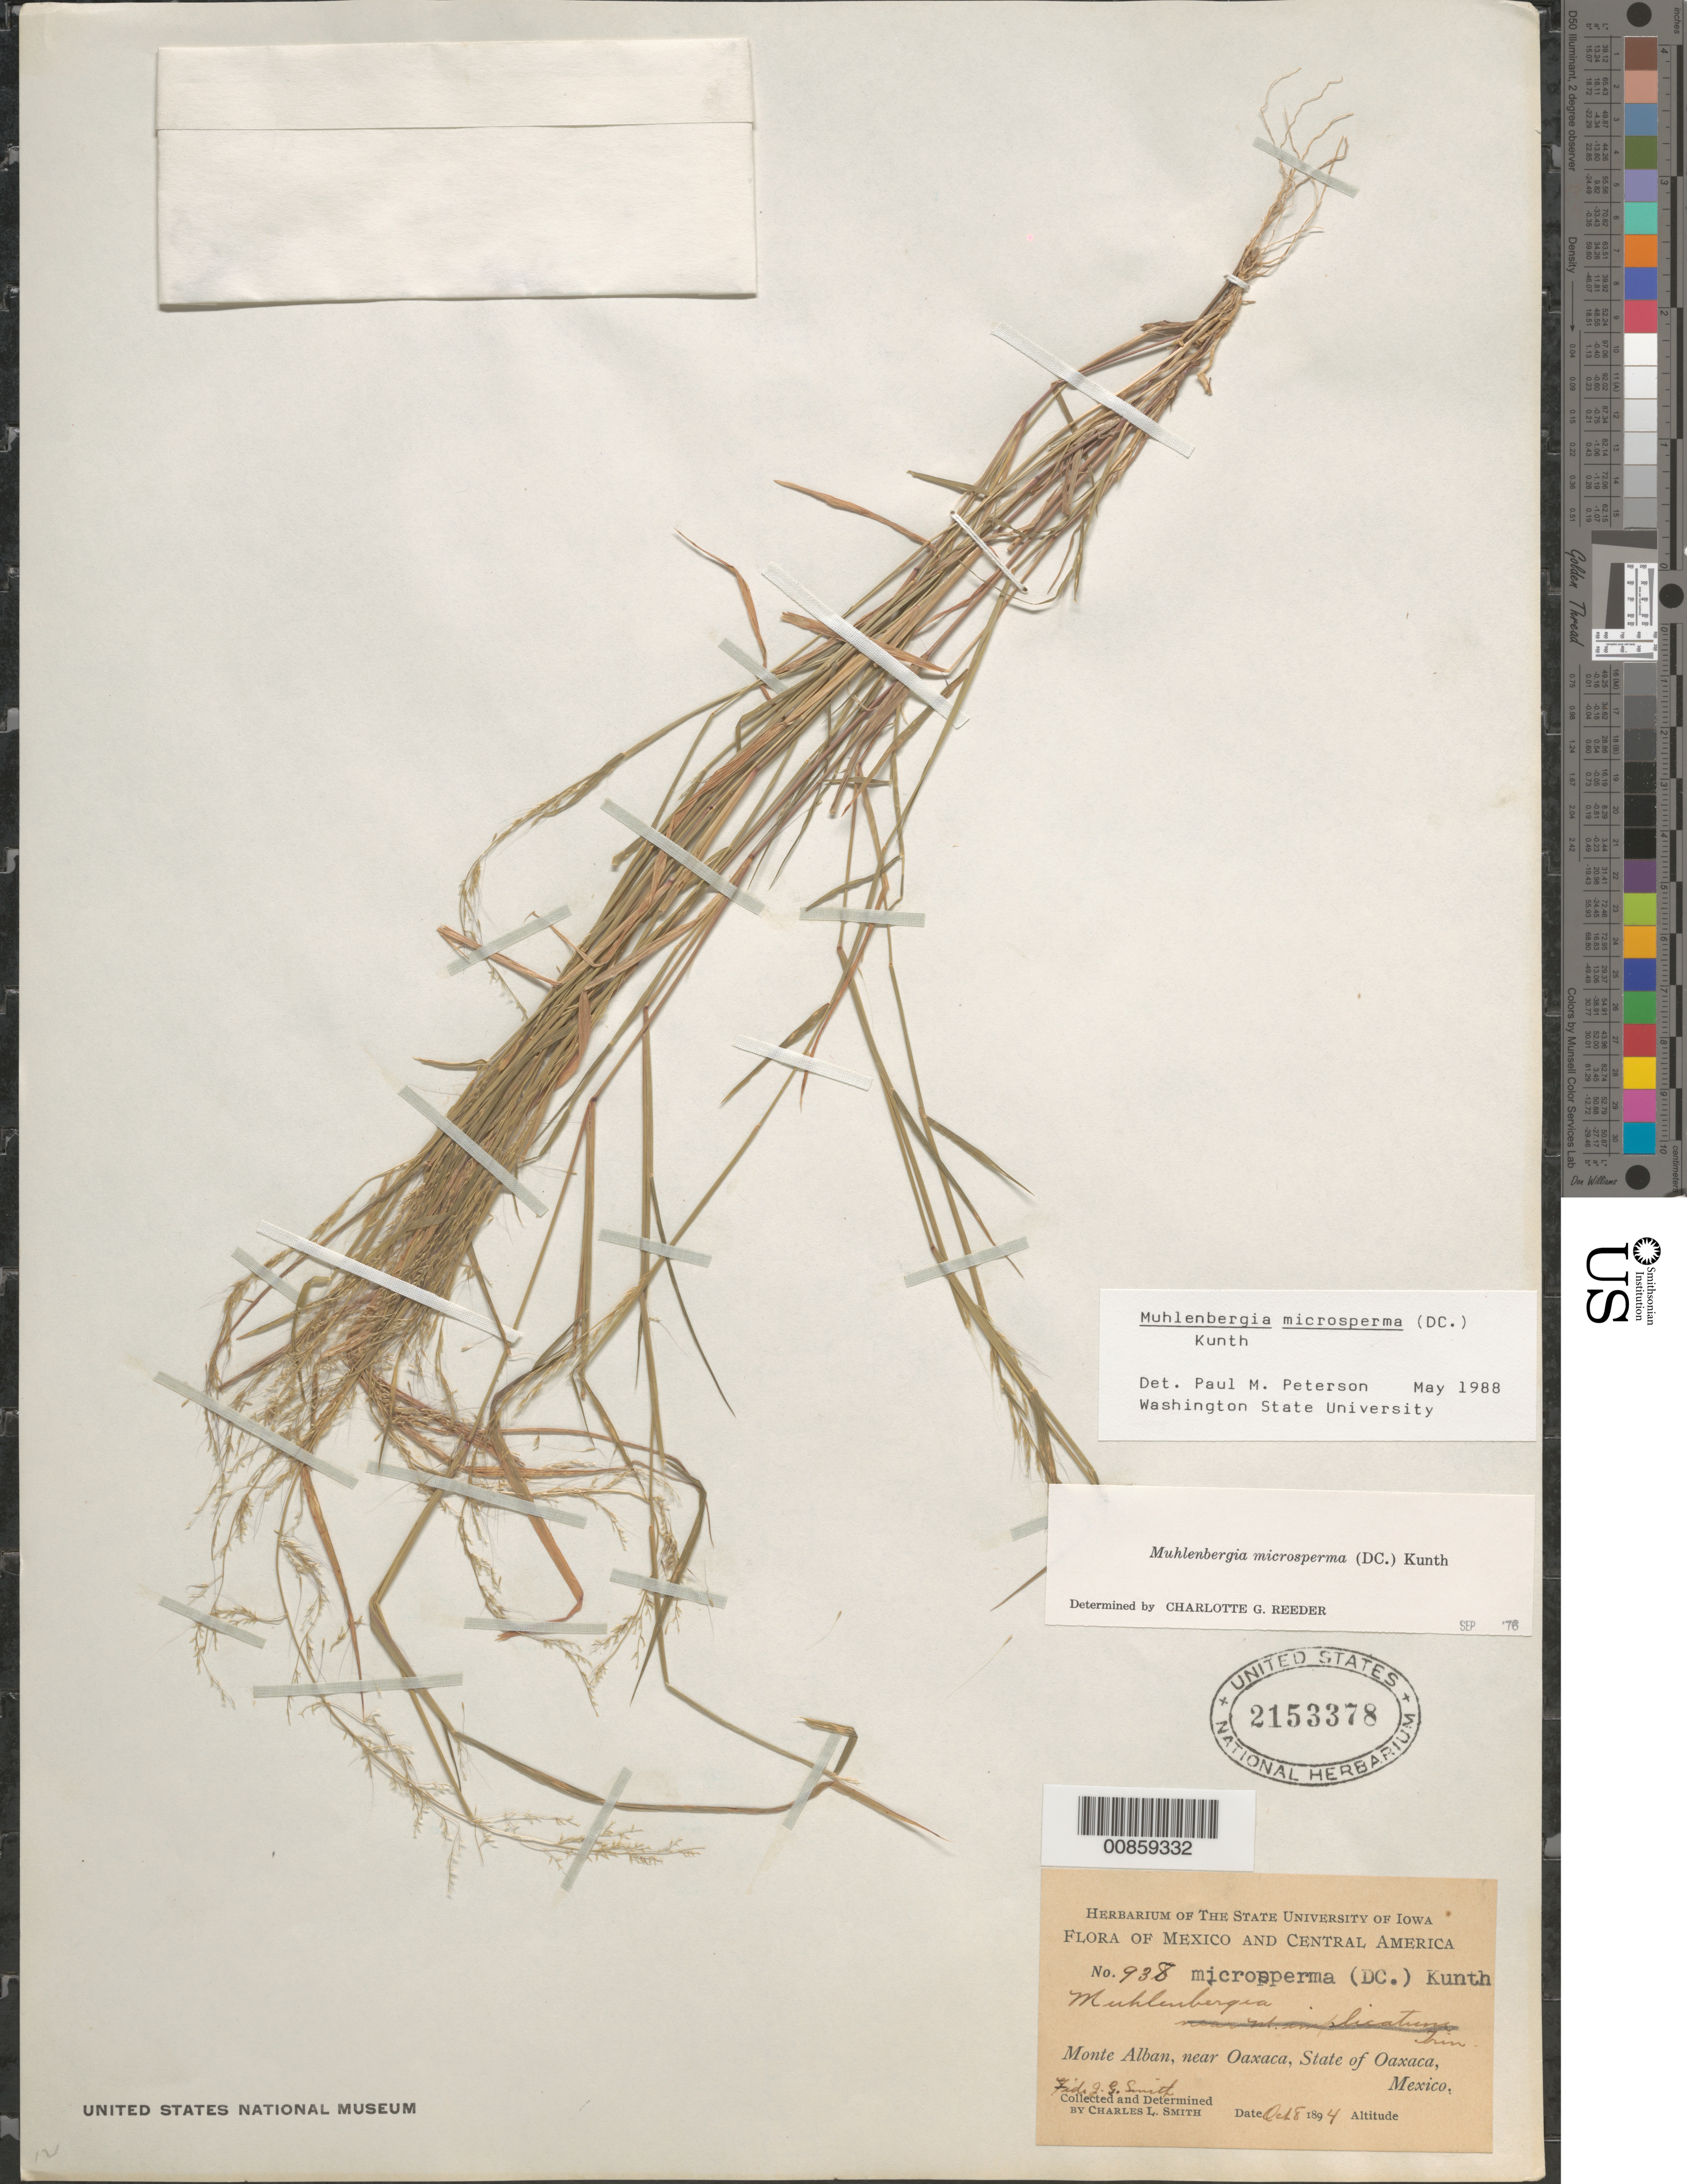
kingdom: Plantae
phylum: Tracheophyta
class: Liliopsida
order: Poales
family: Poaceae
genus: Muhlenbergia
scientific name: Muhlenbergia microsperma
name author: (DC.) Kunth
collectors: C. L. Smith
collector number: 938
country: Mexico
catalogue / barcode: US 2153378